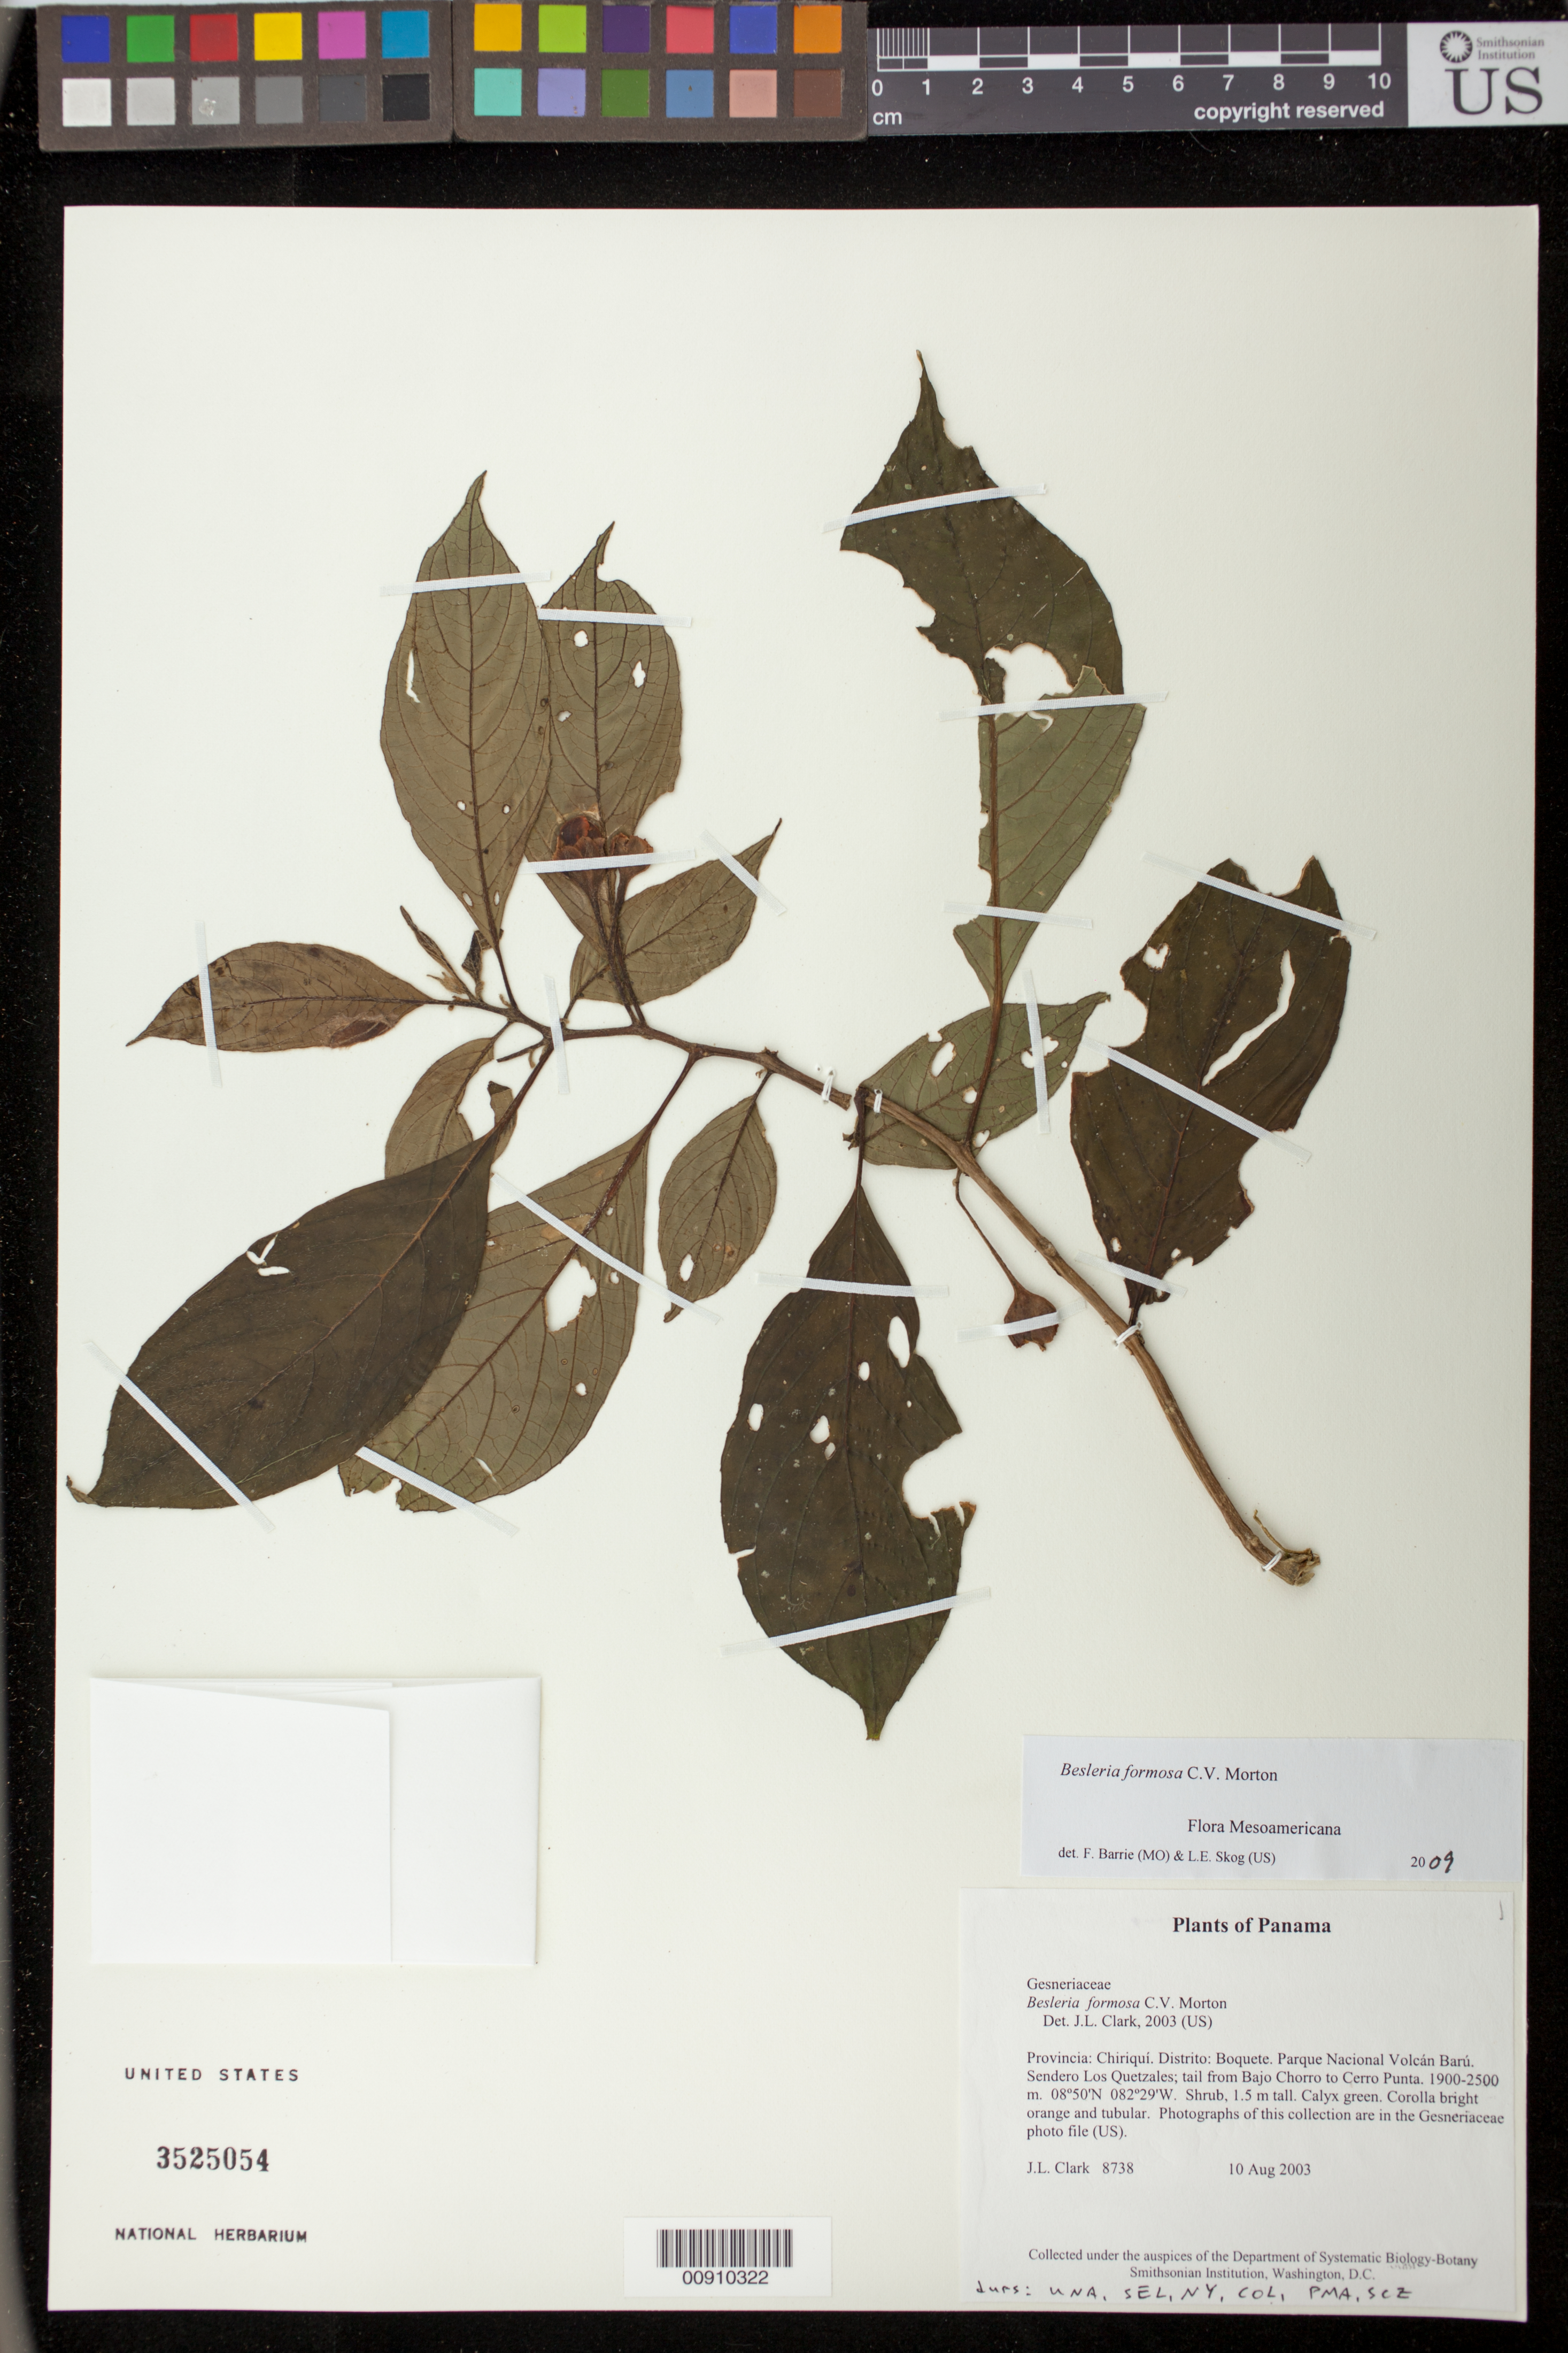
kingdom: Plantae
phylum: Tracheophyta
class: Magnoliopsida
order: Lamiales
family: Gesneriaceae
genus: Besleria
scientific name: Besleria formosa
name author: C.V. Morton in Standl.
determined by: Clark, J. L., (SEL), The Marie Selby Botanical Garden (UNITED STATES)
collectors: J. L. Clark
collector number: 8738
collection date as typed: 10 Aug 2003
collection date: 2003-08-10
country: Panama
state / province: Chiriquí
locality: Boquete. Parque Nacional Volcán Barú. Sendero Los Quetzales; tail from Bajo Chorro to Cerro Punta.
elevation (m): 1900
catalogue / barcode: US 3525054